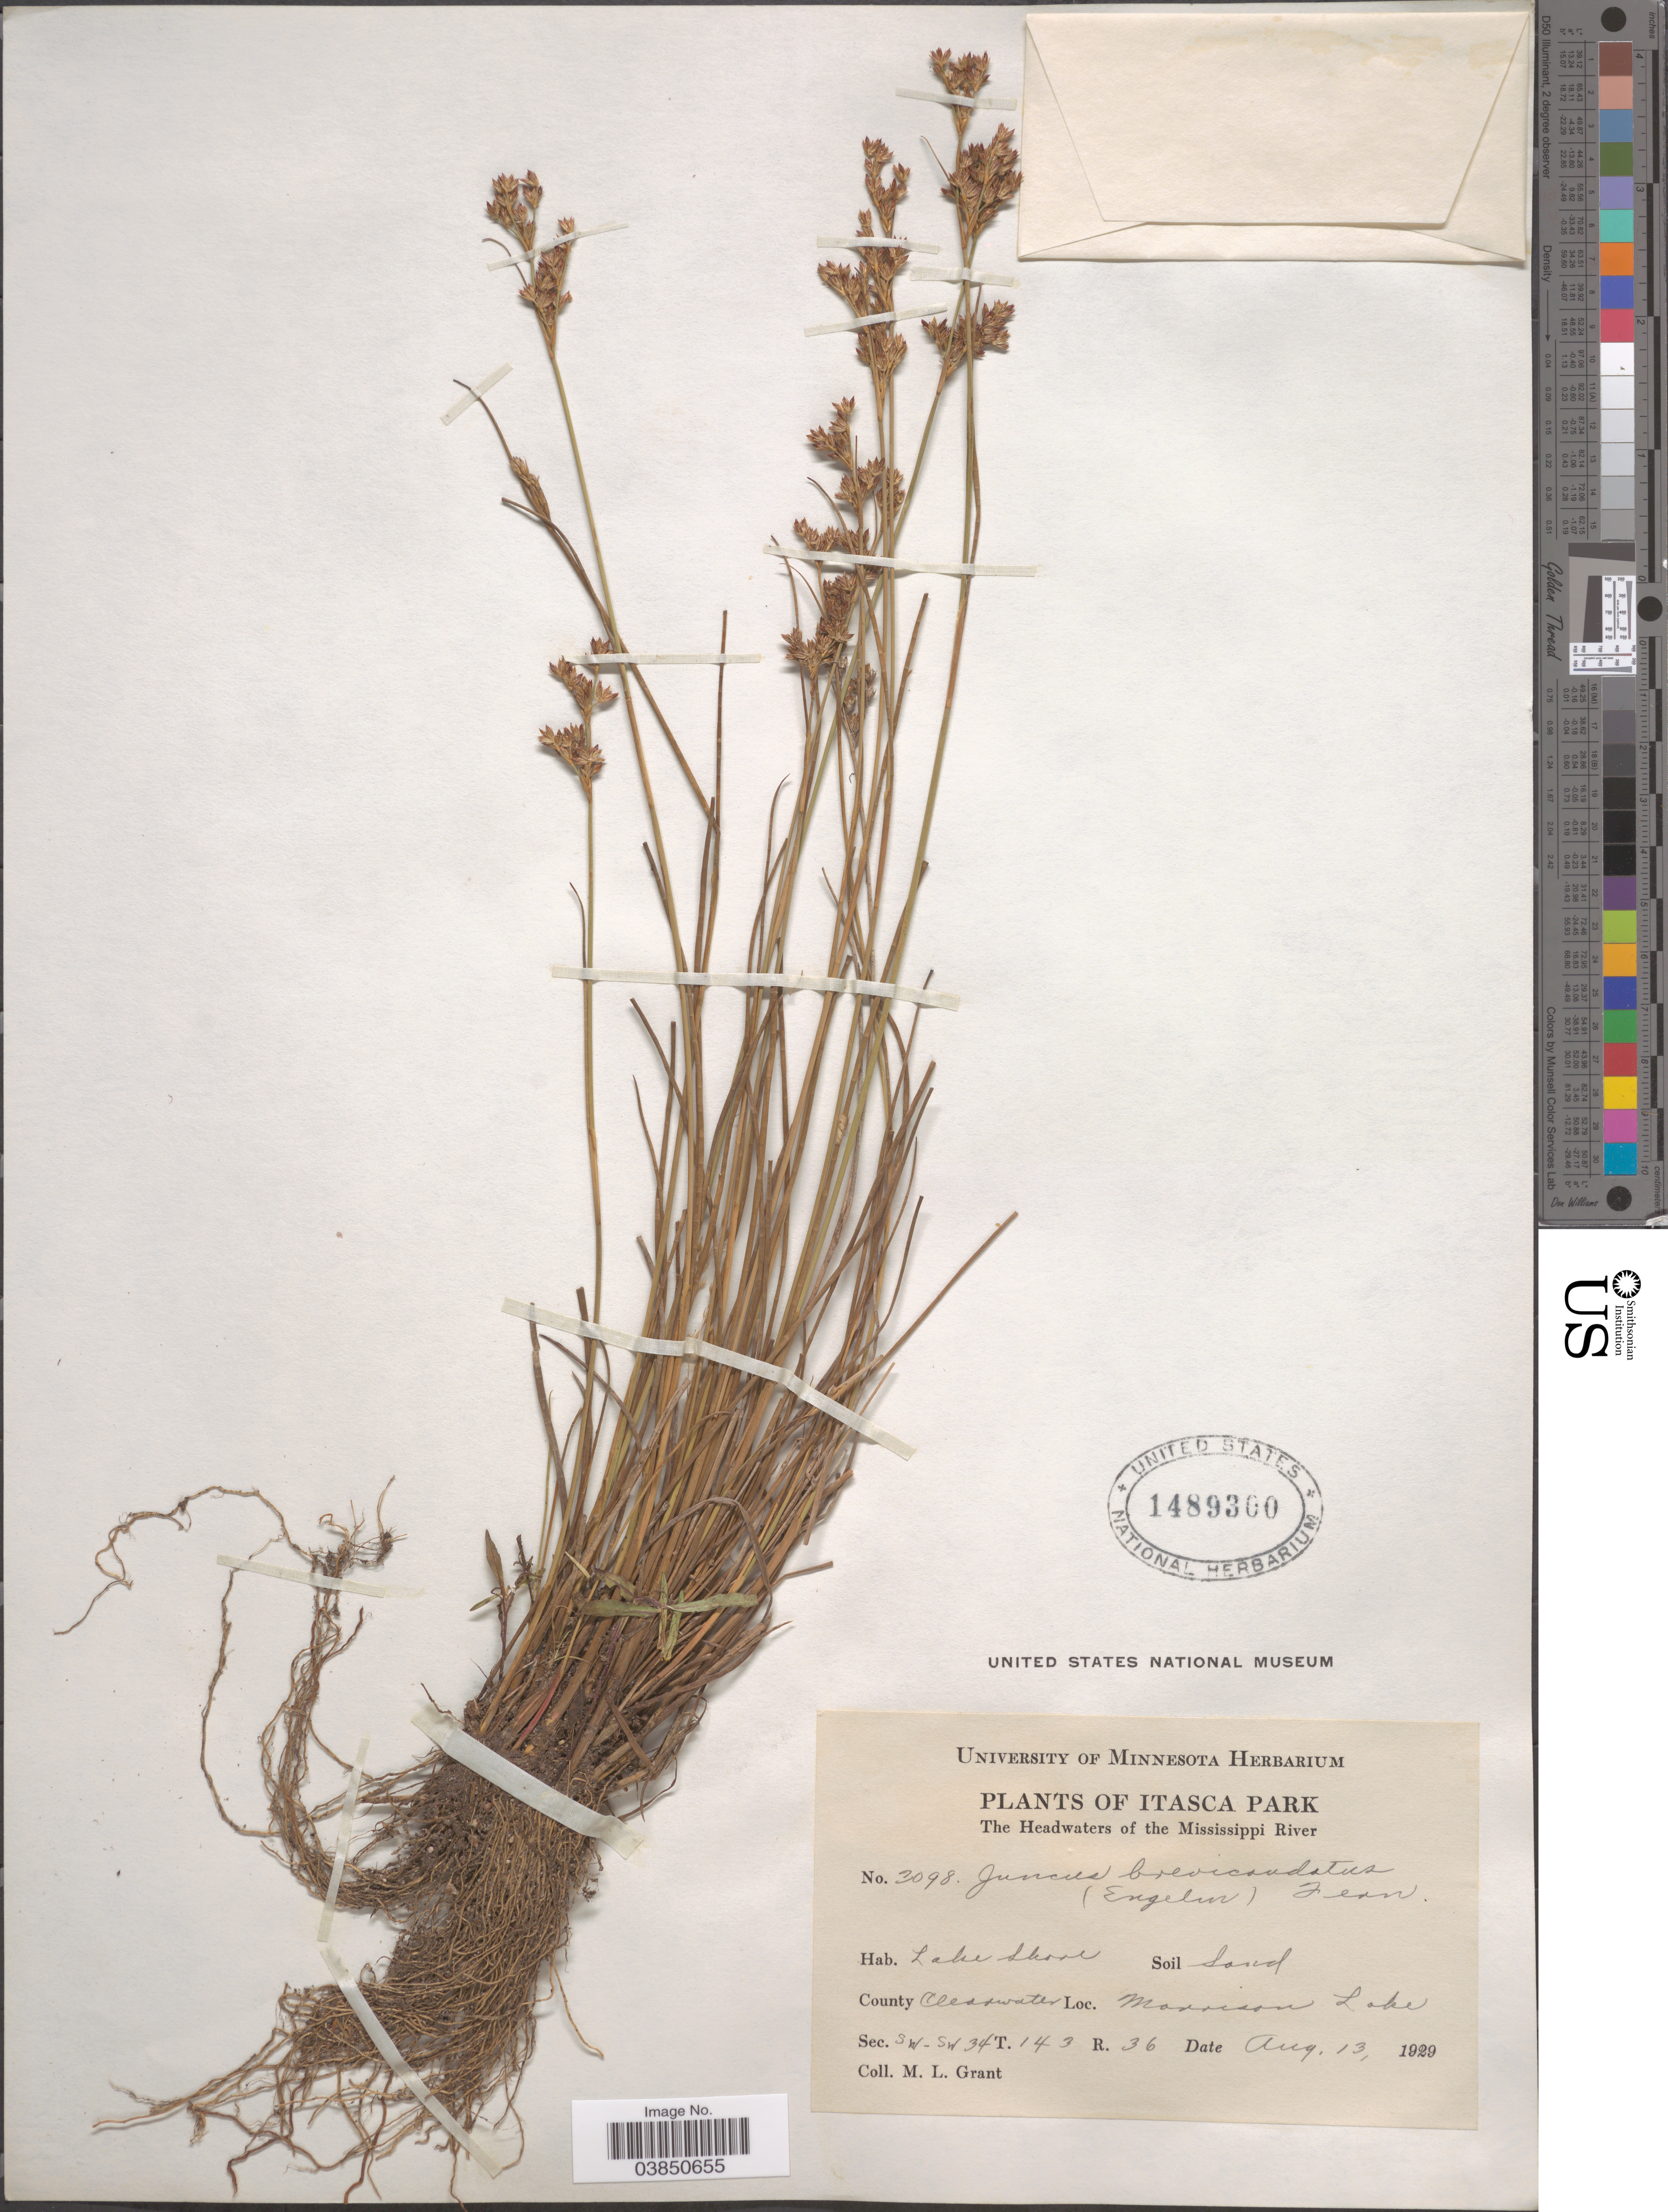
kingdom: Plantae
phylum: Tracheophyta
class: Liliopsida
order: Poales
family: Juncaceae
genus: Juncus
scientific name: Juncus brevicaudatus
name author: (Engelm.) Fernald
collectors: M. L. Grant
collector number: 3098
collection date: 1929-08-13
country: United States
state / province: Minnesota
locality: Itasca Park. The Headwaters of the Mississippi River. Lake shore. County Clearwater. Morrison Lake. Sec. SW-SW 34 T. 143 R. 36.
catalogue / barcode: US 1489300